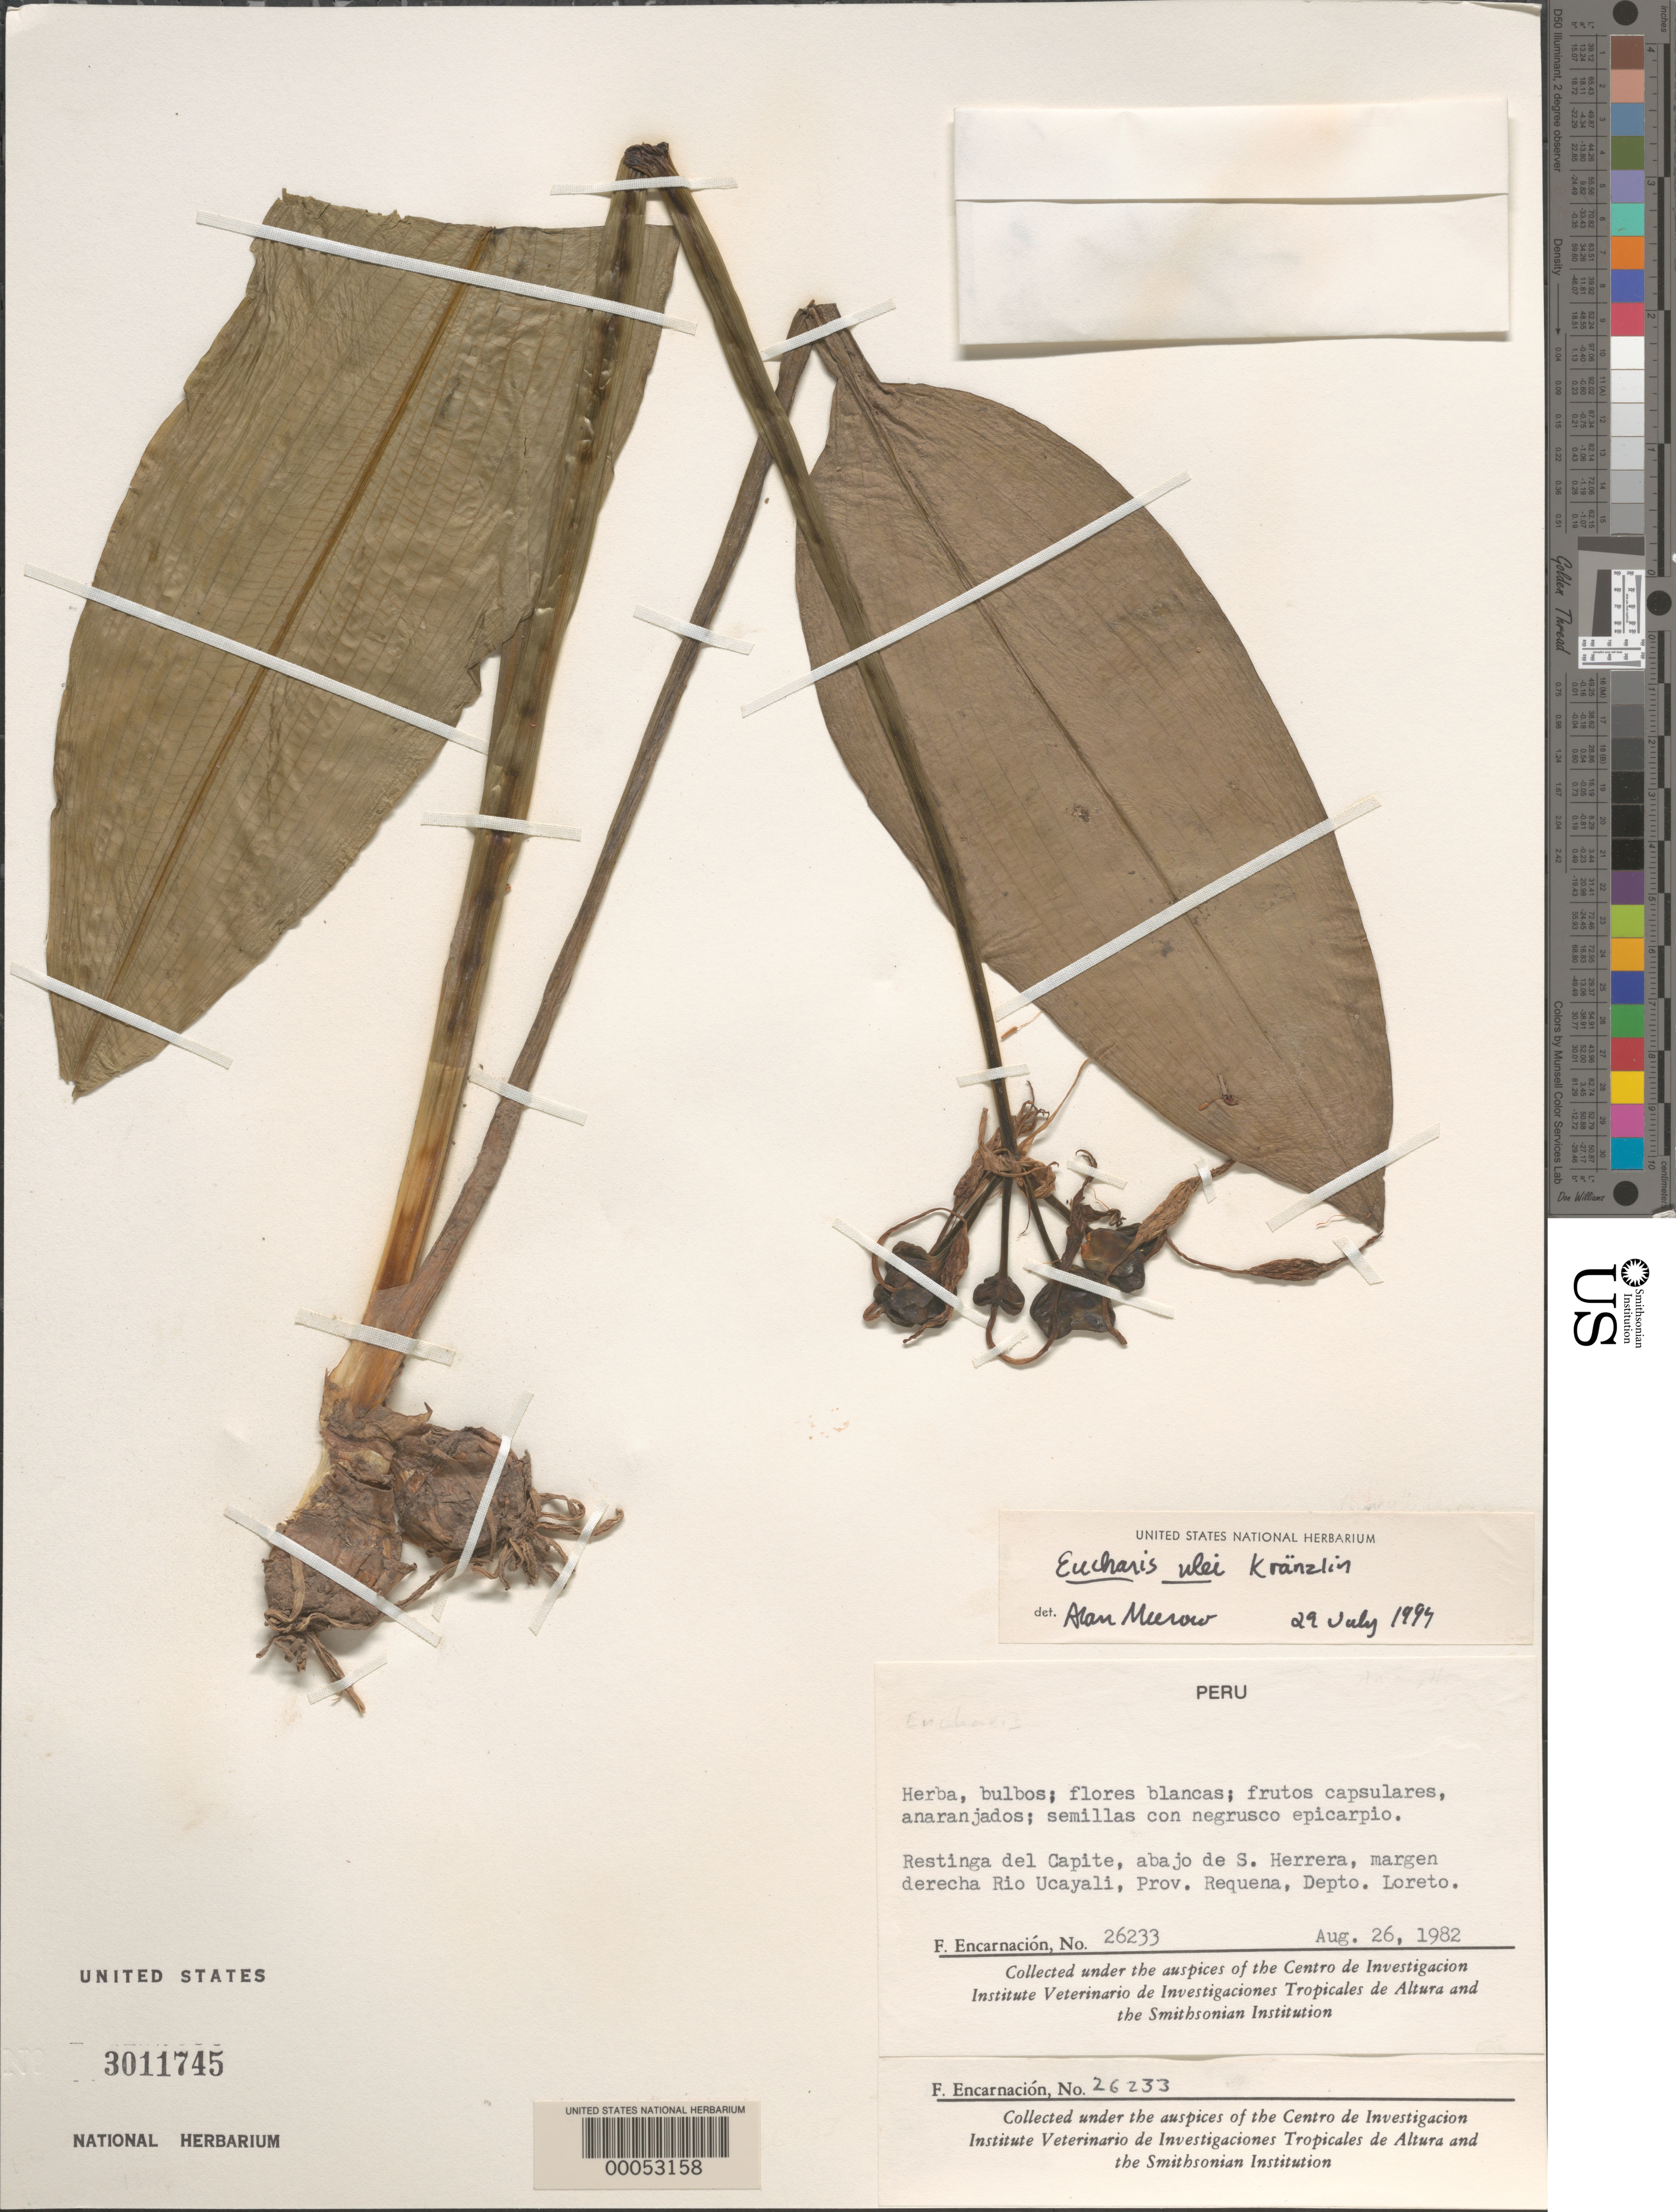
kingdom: Plantae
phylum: Tracheophyta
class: Liliopsida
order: Asparagales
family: Amaryllidaceae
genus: Eucharis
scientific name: Eucharis ulei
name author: Kranzl.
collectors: F. Encarnación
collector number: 26233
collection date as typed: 26 Aug 1982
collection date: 1982-08-26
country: Peru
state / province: Loreto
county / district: Requena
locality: Restinga del capite, below s. herrera, right bank of rio ucayali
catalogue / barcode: US 3011745